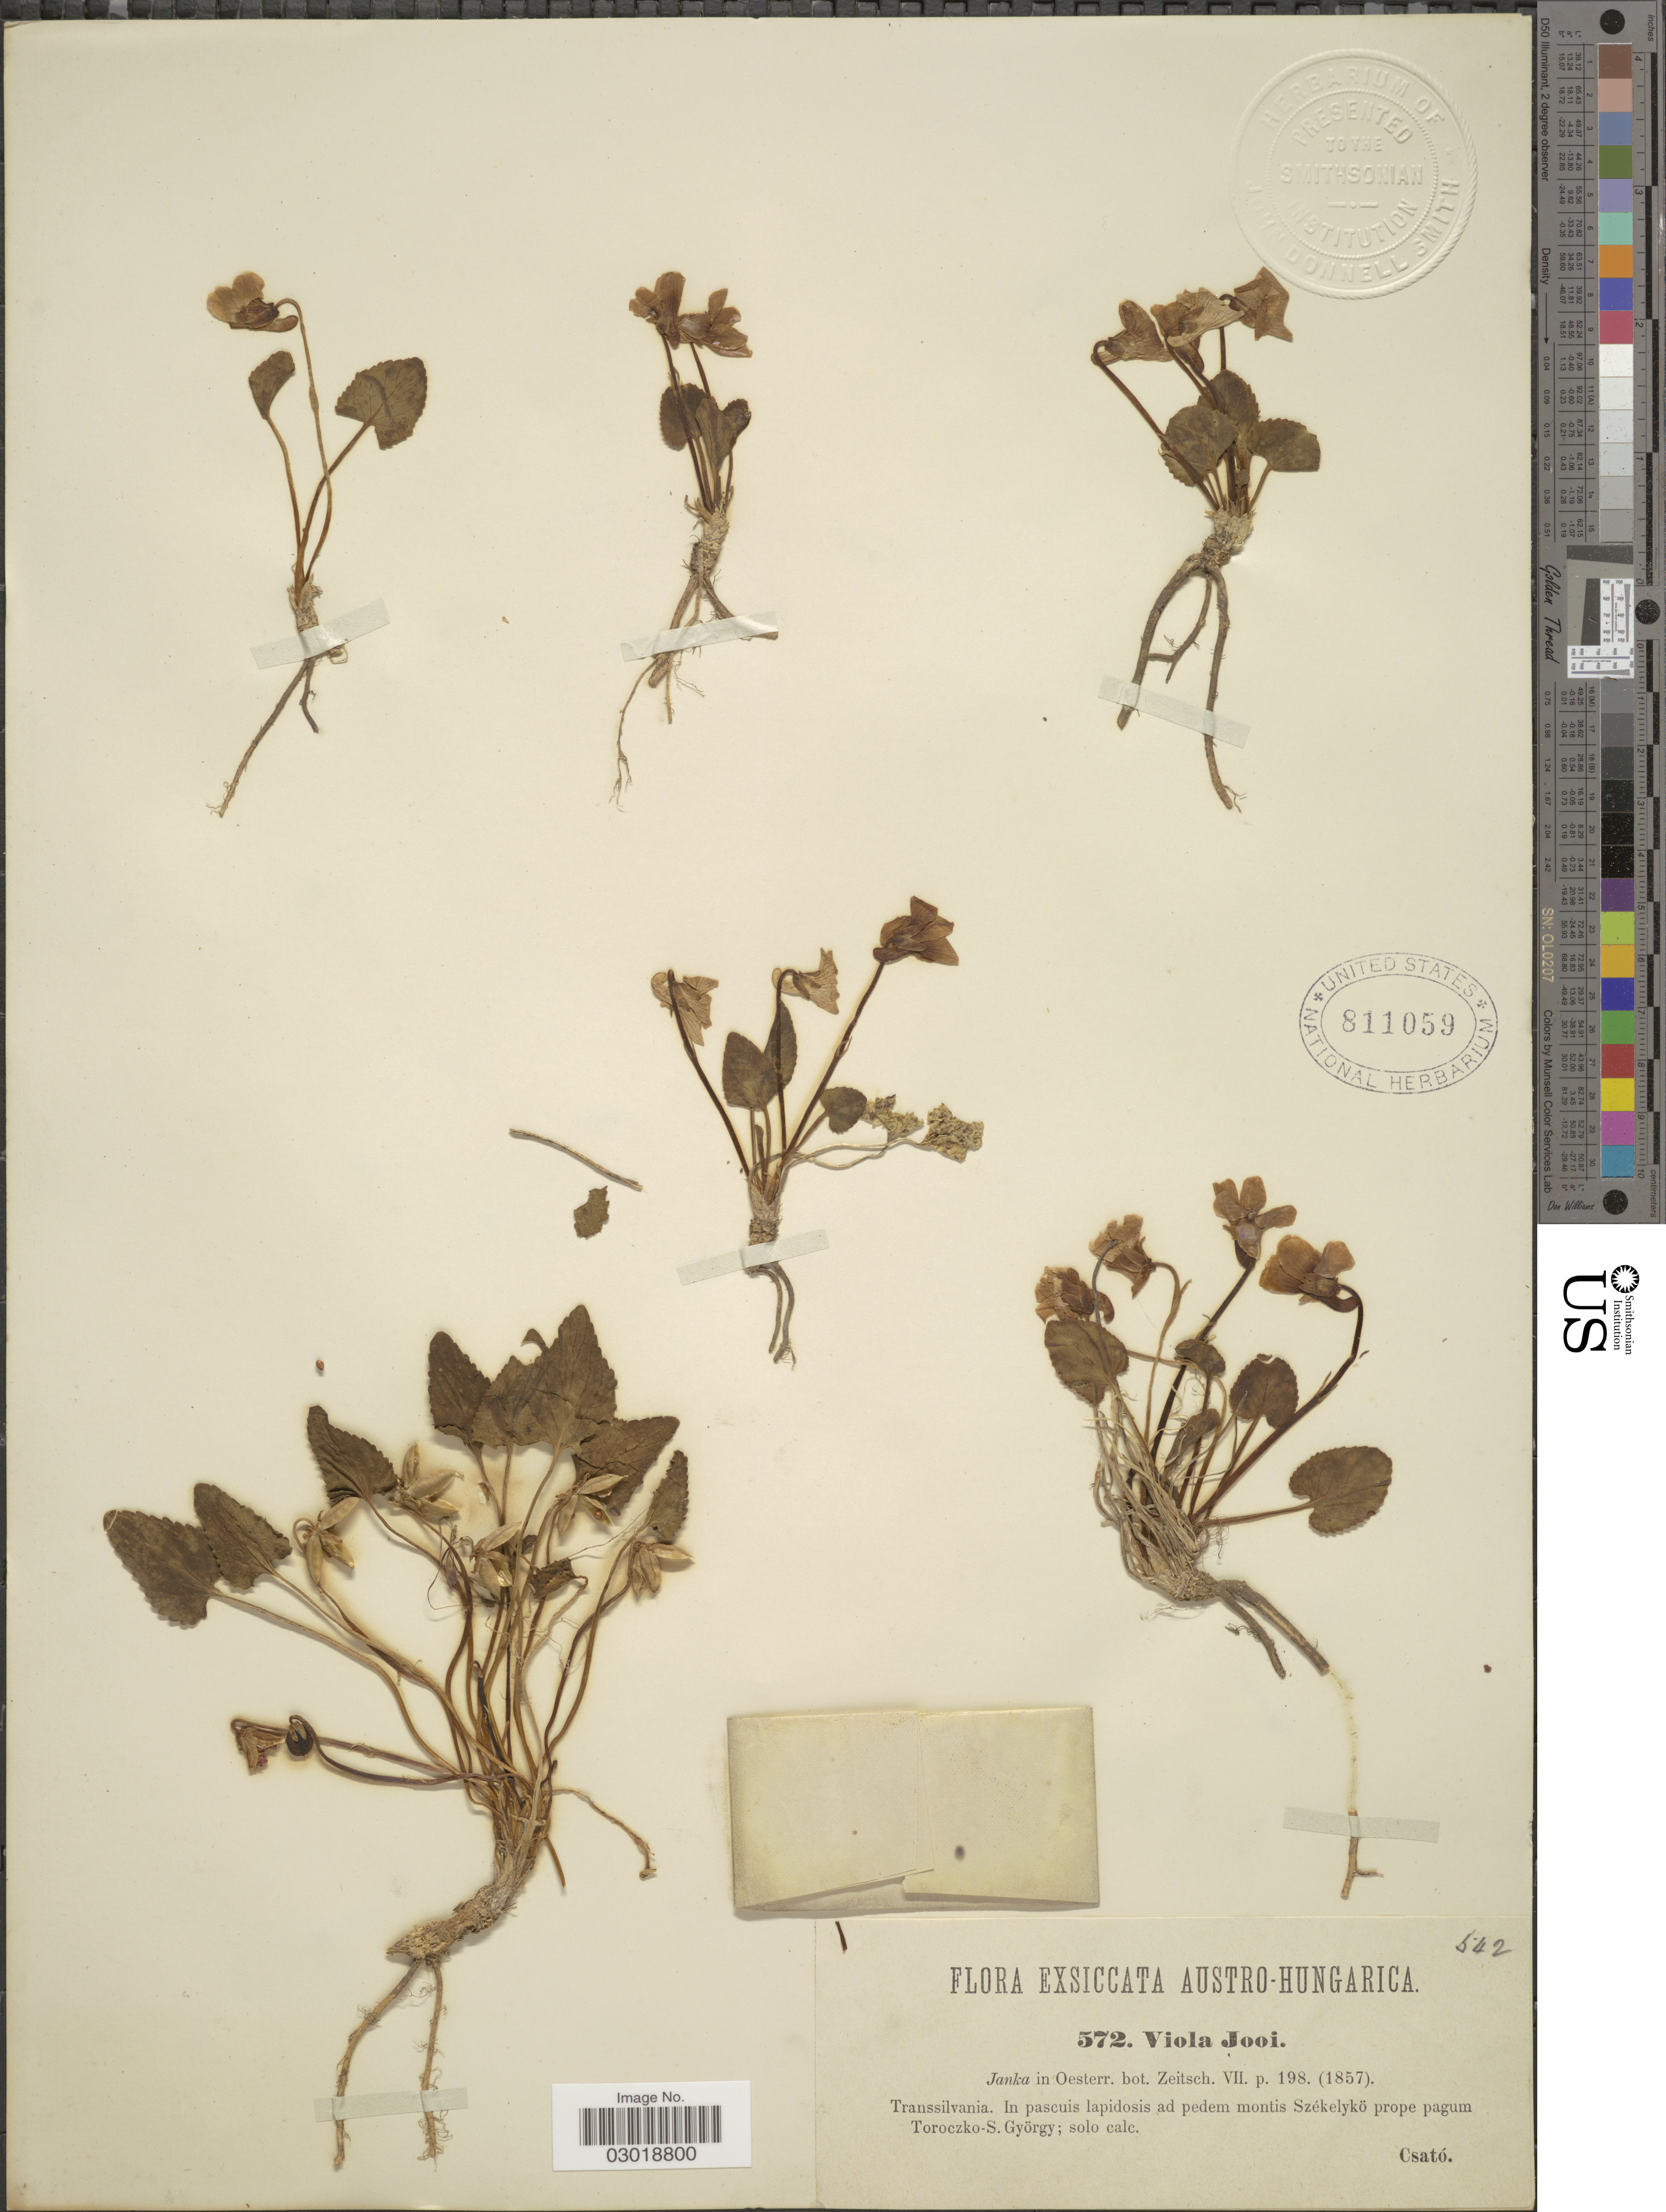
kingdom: Plantae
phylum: Tracheophyta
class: Magnoliopsida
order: Malpighiales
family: Violaceae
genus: Viola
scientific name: Viola jooi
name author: Janka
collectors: Csató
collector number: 572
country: Romania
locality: Austro-Hungarica, Transsilvania. In pascuis lapidosis ad pedem montis Székelykö prope pagum Toroczko-S.György.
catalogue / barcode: US 811059